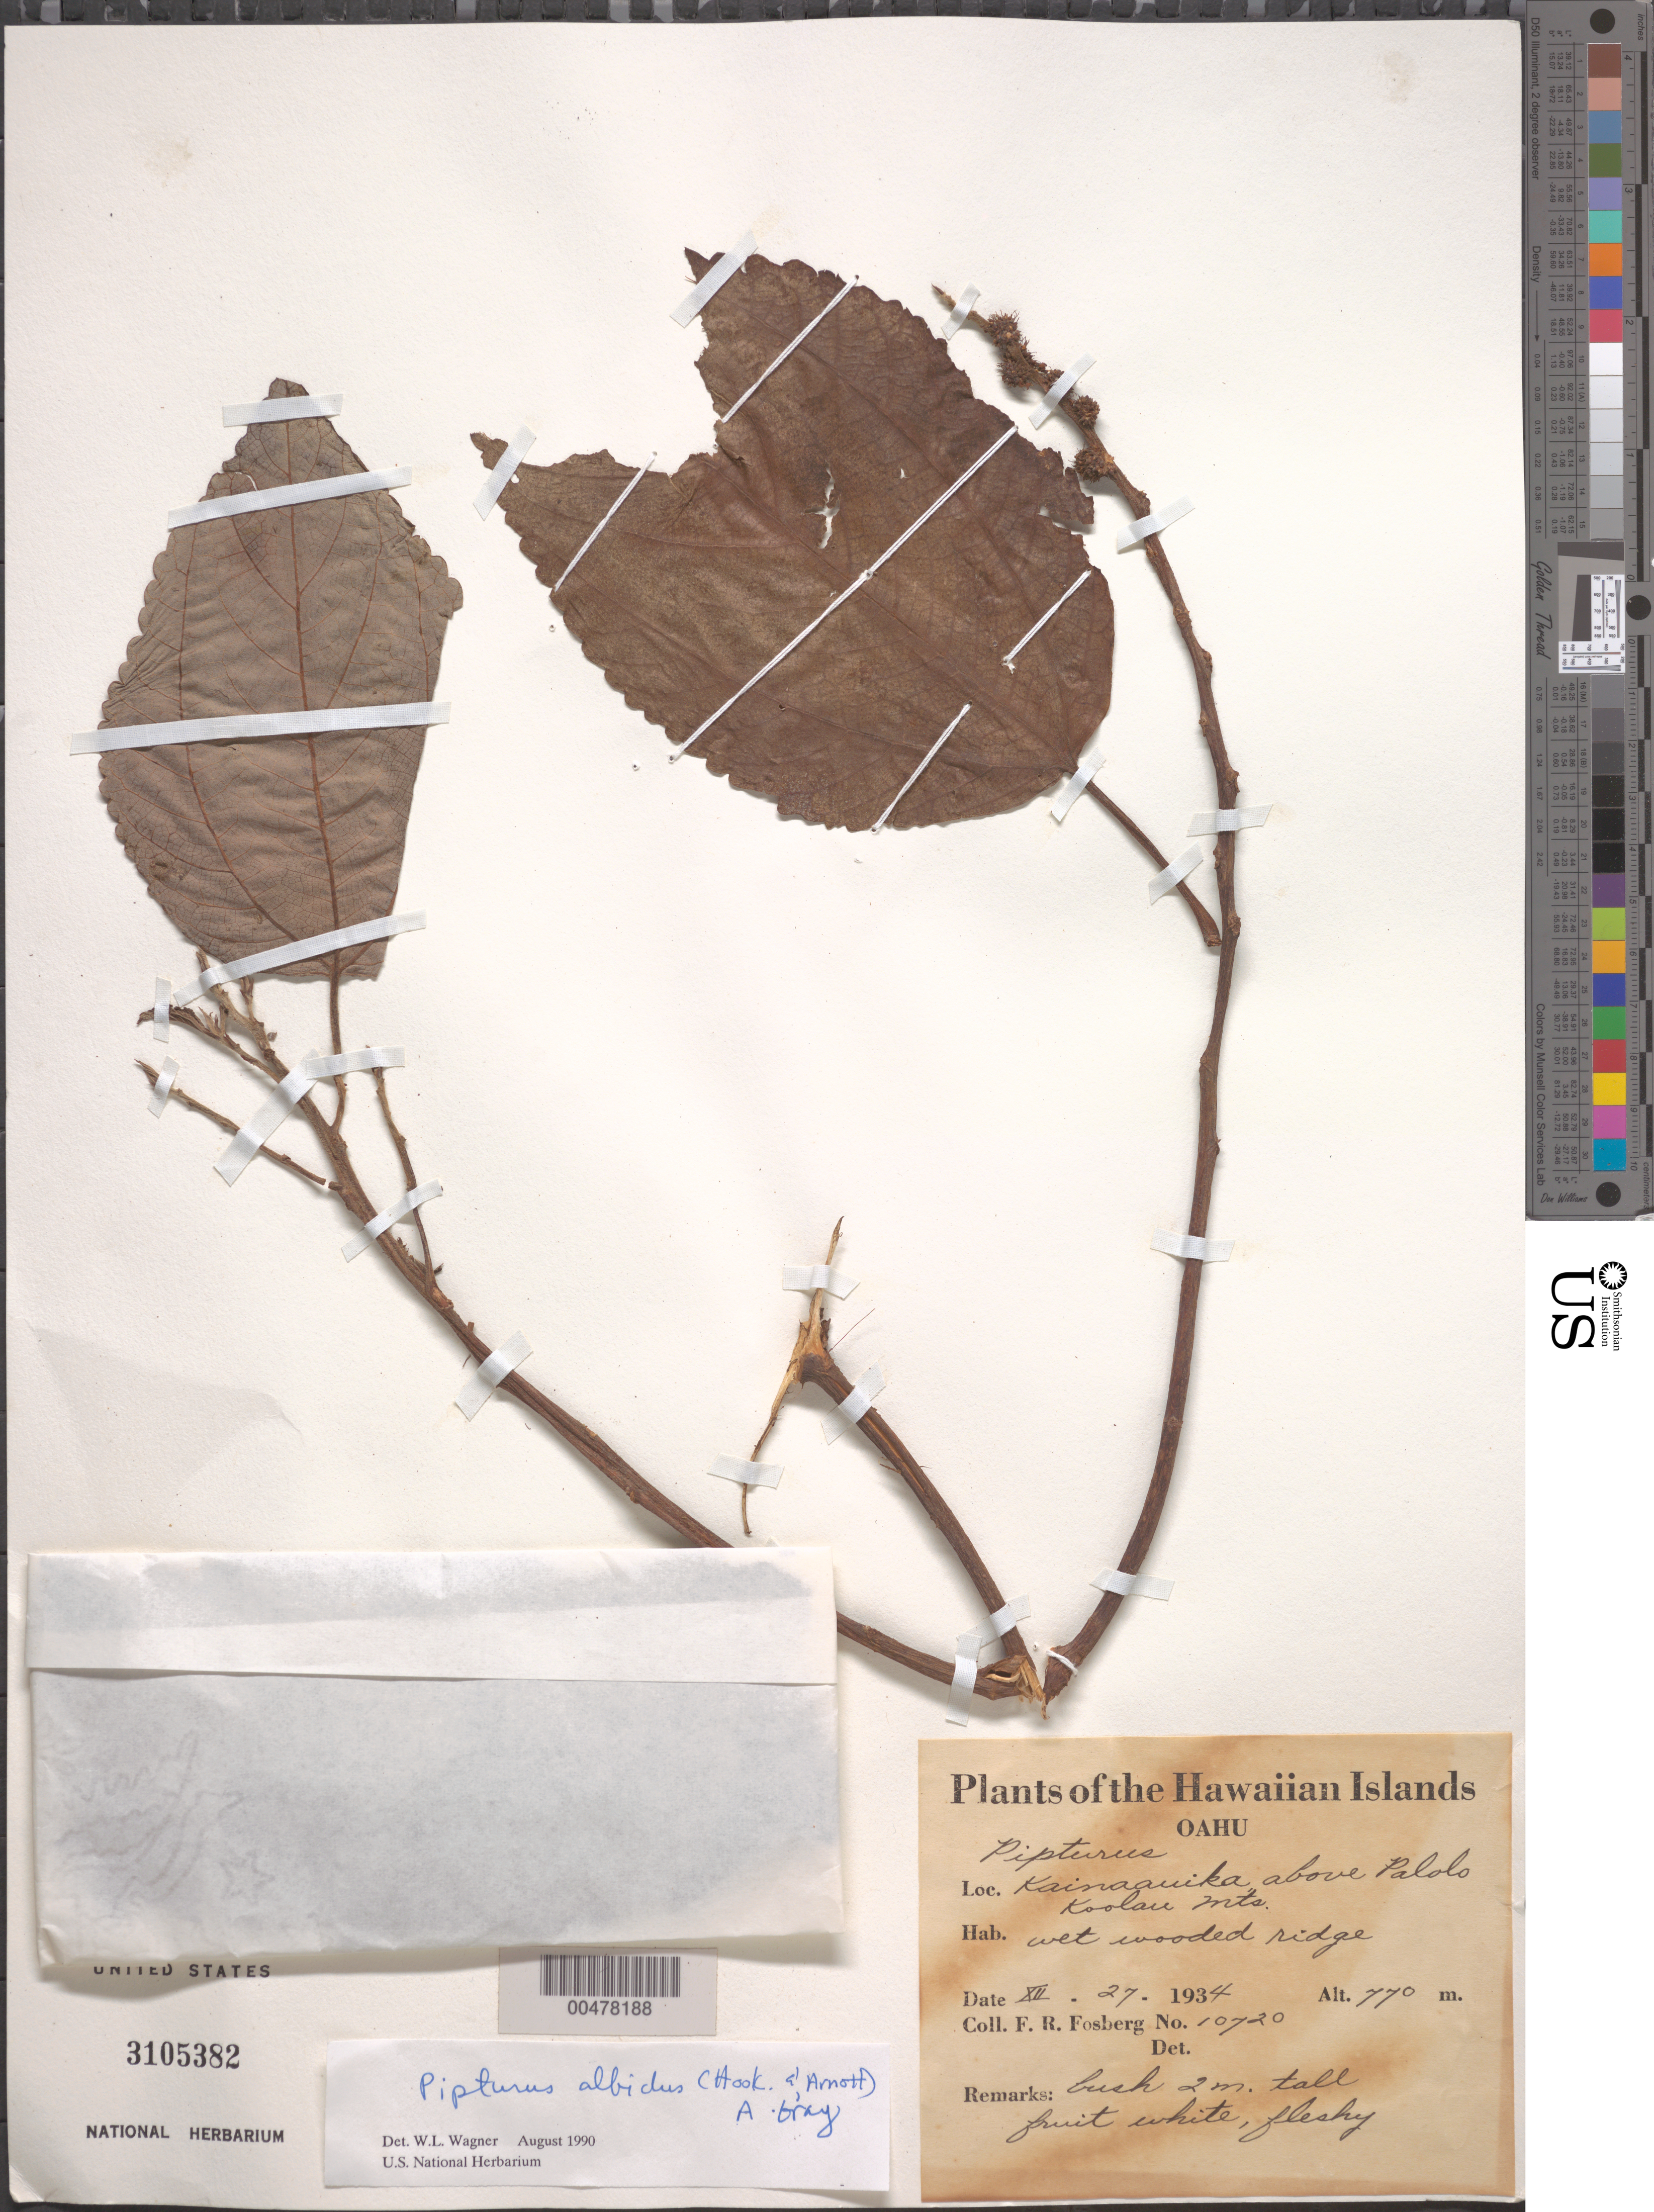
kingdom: Plantae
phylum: Tracheophyta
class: Magnoliopsida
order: Rosales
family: Urticaceae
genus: Pipturus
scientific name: Pipturus albidus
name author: (Hook. & Arn.) A. Gray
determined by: Wagner, W. L., (BOT), Smithsonian Institution - National Museum of Natural History (UNITED STATES)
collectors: F. R. Fosberg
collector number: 10720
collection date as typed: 27 Dec 1934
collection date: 1934-12-27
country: United States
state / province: Hawaii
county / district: Honolulu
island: Oahu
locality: Kainaauika, above Palolo, Koolau Mts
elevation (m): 770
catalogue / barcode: US 3105382